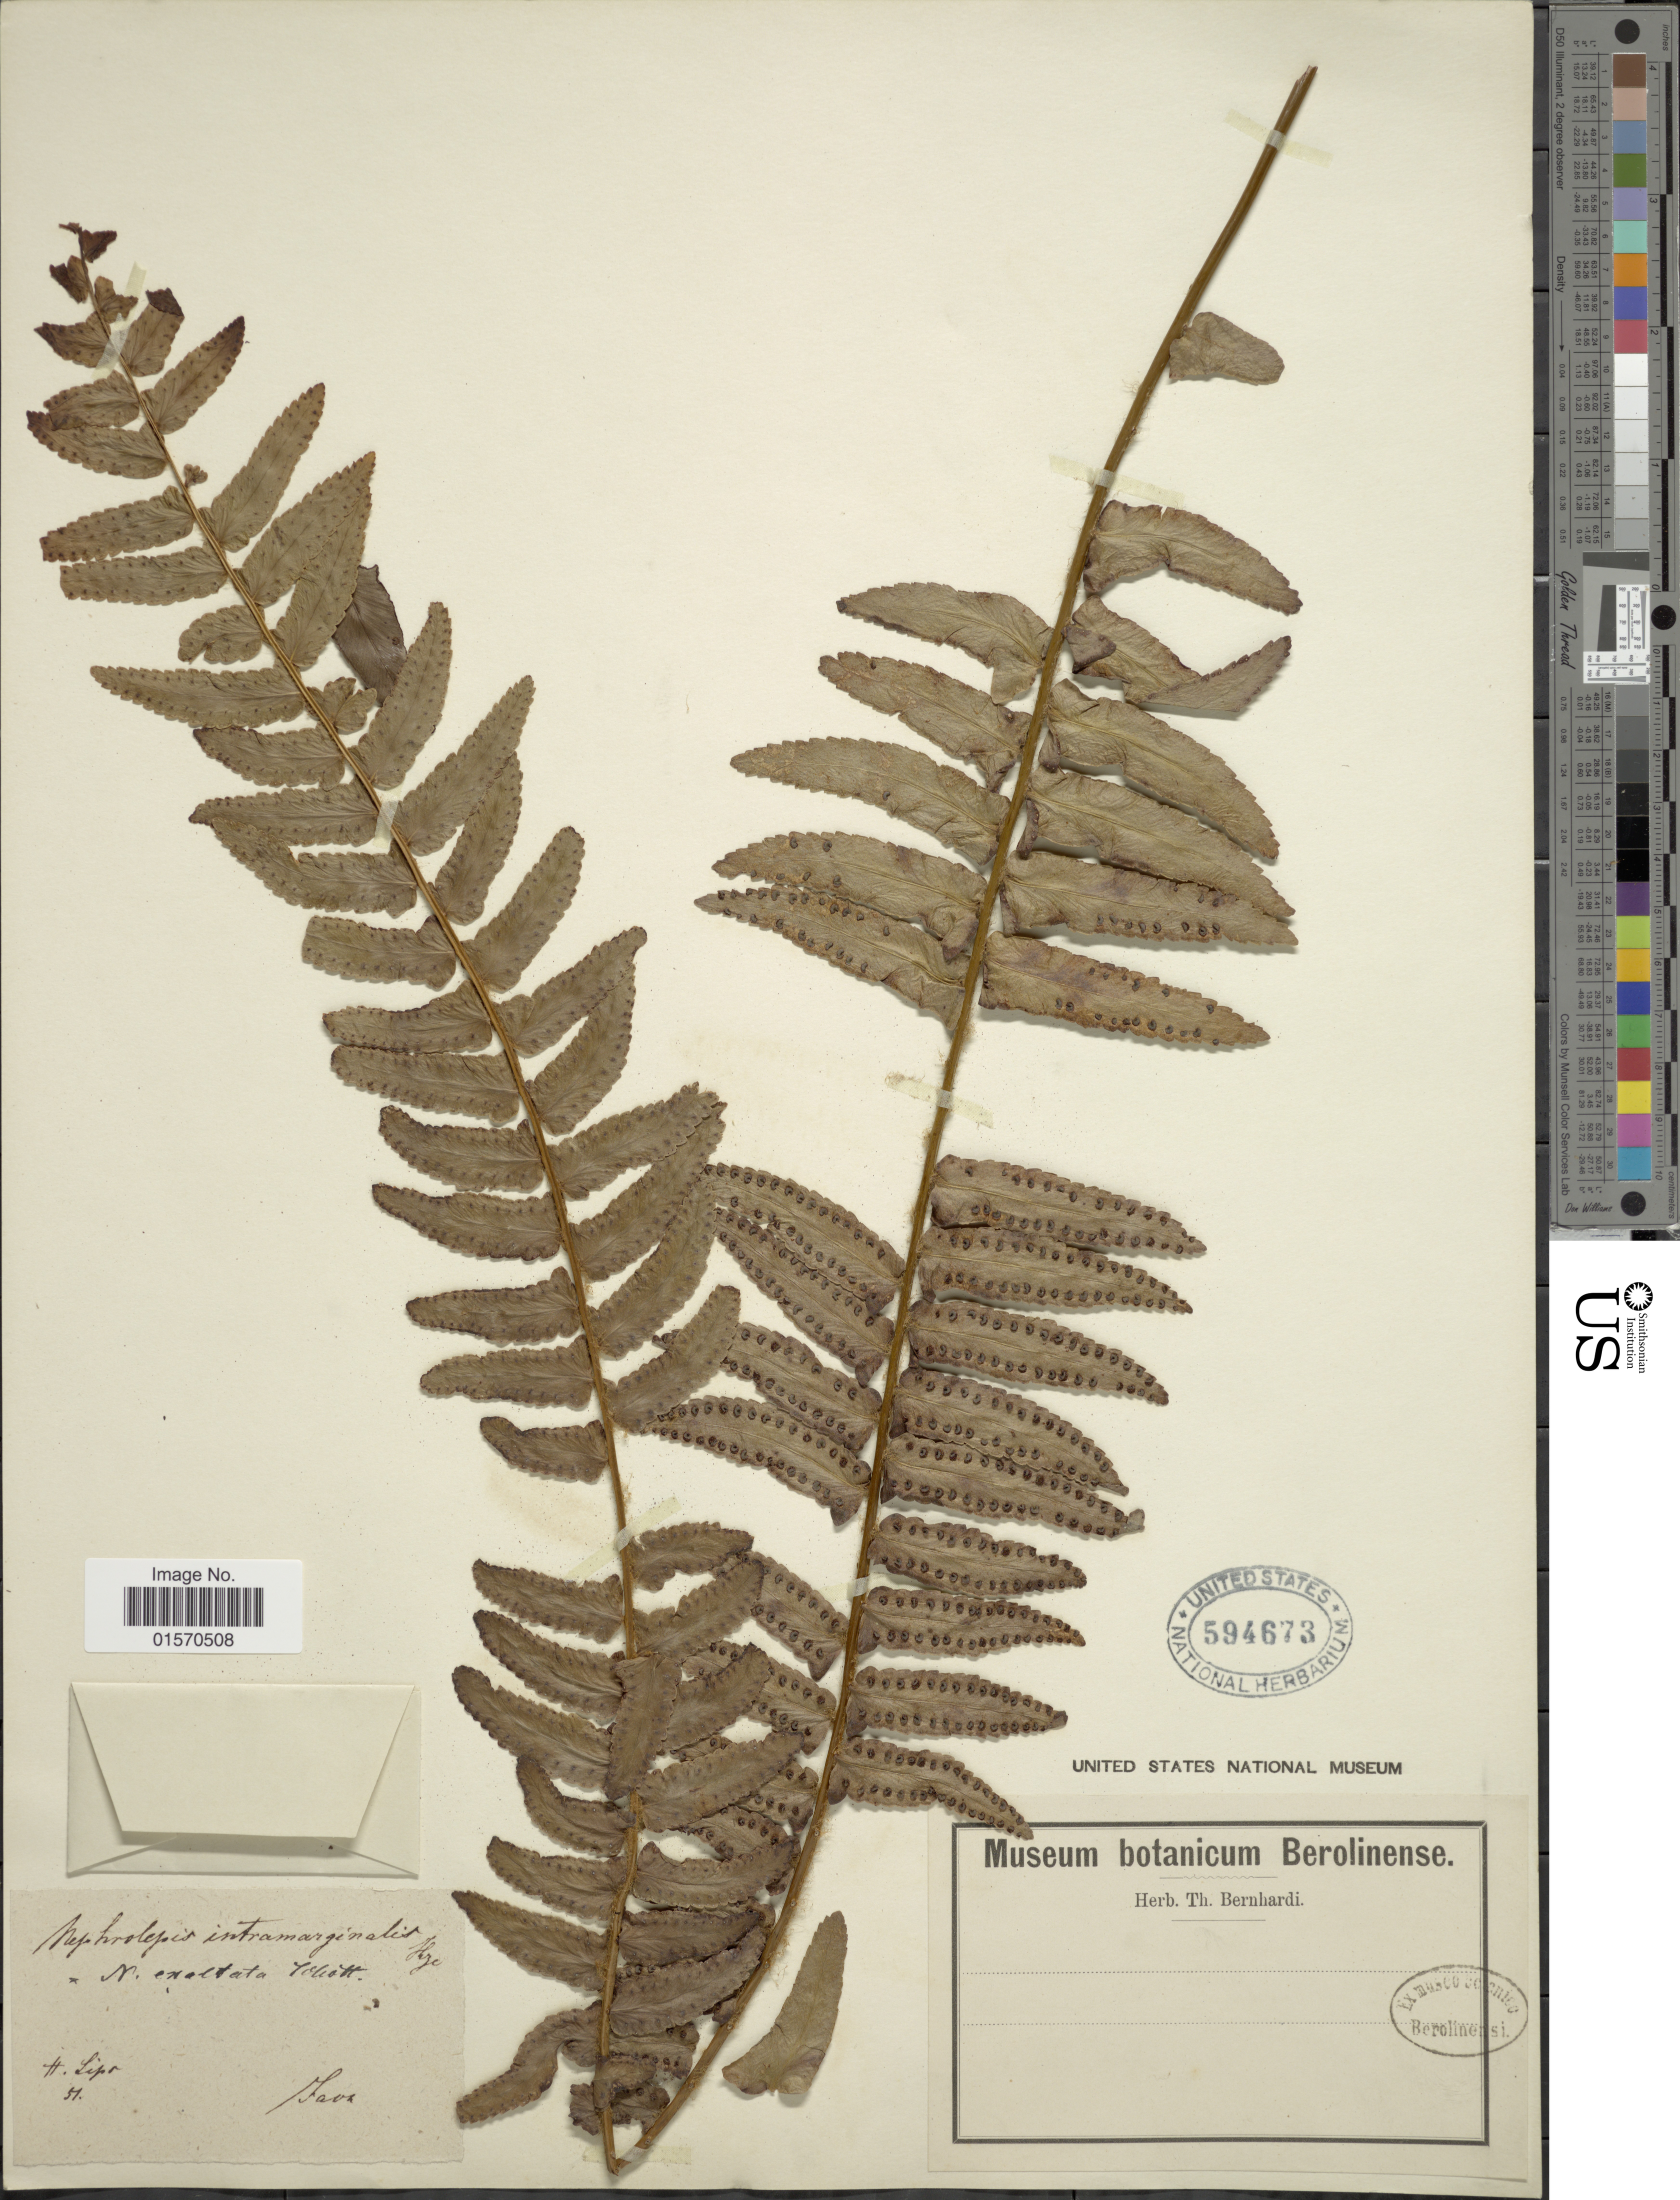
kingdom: Plantae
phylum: Tracheophyta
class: Polypodiopsida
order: Polypodiales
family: Nephrolepidaceae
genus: Nephrolepis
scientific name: Nephrolepis exaltata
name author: (L.) Schott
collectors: Ex herb. Th. Bernhardi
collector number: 51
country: Indonesia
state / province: Java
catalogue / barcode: US 594673